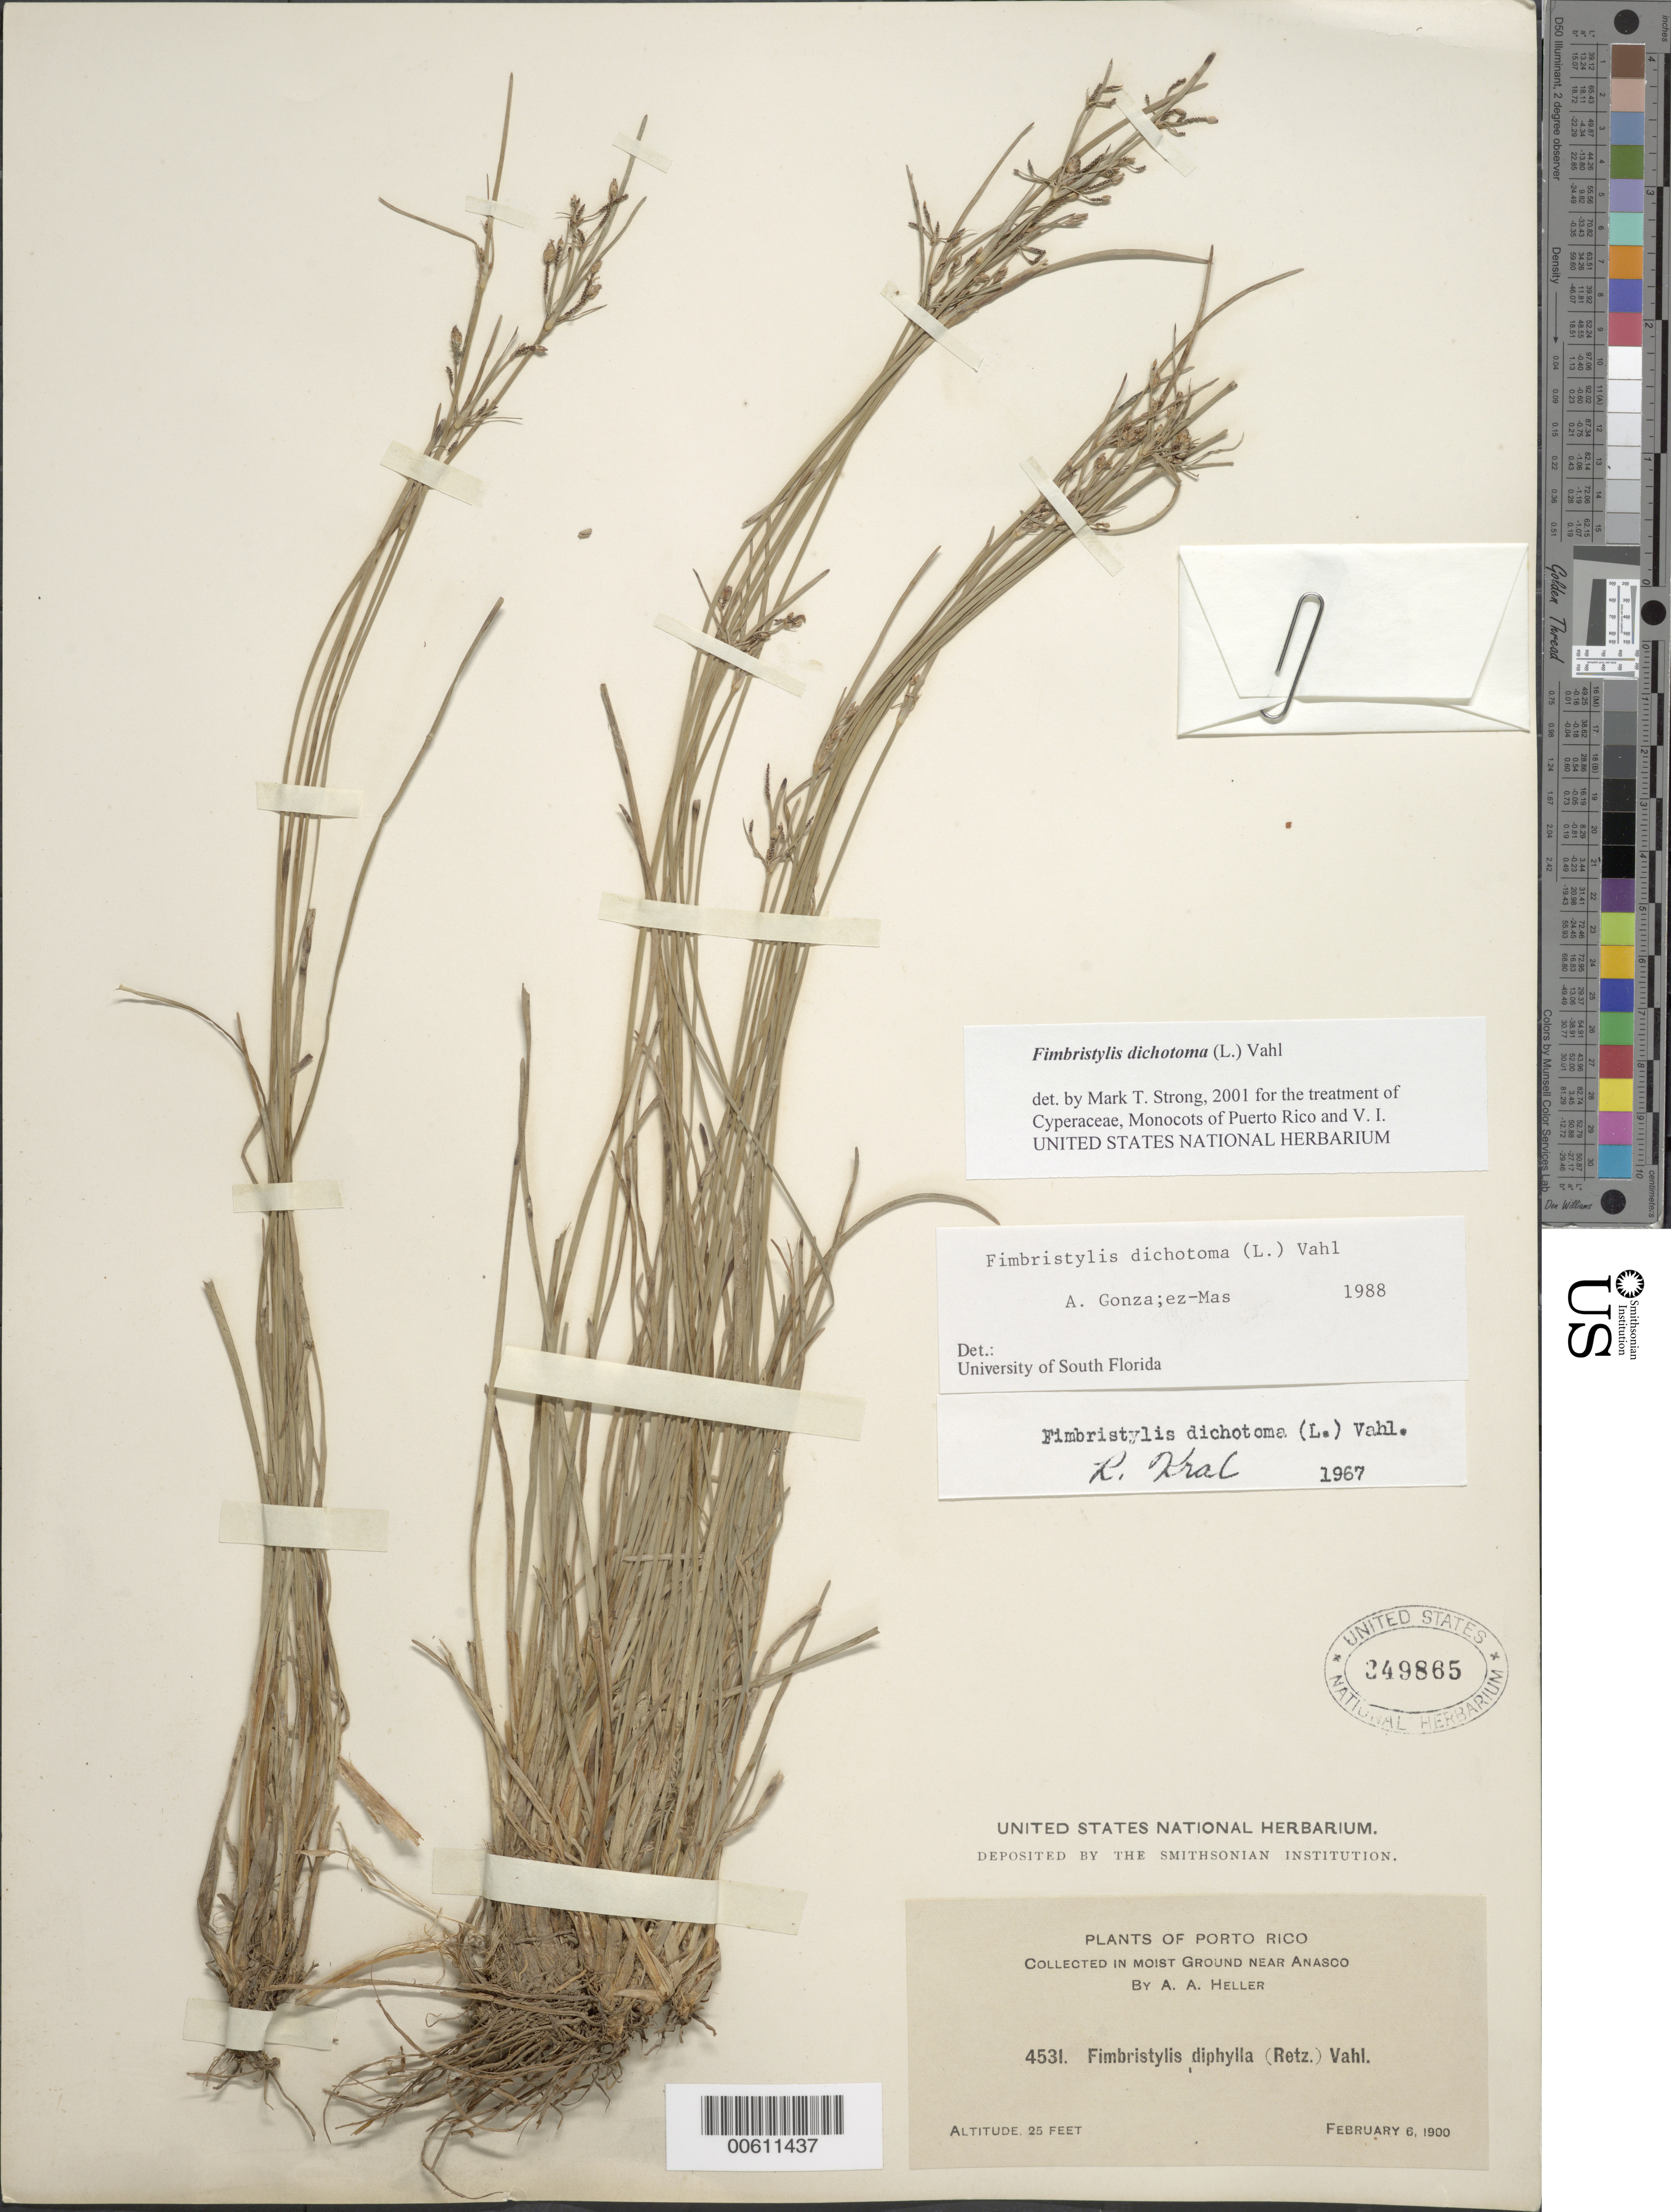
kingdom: Plantae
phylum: Tracheophyta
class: Liliopsida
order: Poales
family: Cyperaceae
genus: Fimbristylis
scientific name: Fimbristylis dichotoma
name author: (L.) Vahl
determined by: Strong, M. T., (US), Smithsonian Institution - National Museum of Natural History (UNITED STATES)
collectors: A. A. Heller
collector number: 4531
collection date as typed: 06 Feb 1900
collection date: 1900-02-06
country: Puerto Rico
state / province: Añasco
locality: Near Anasco.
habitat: Moist ground.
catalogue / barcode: US 349865